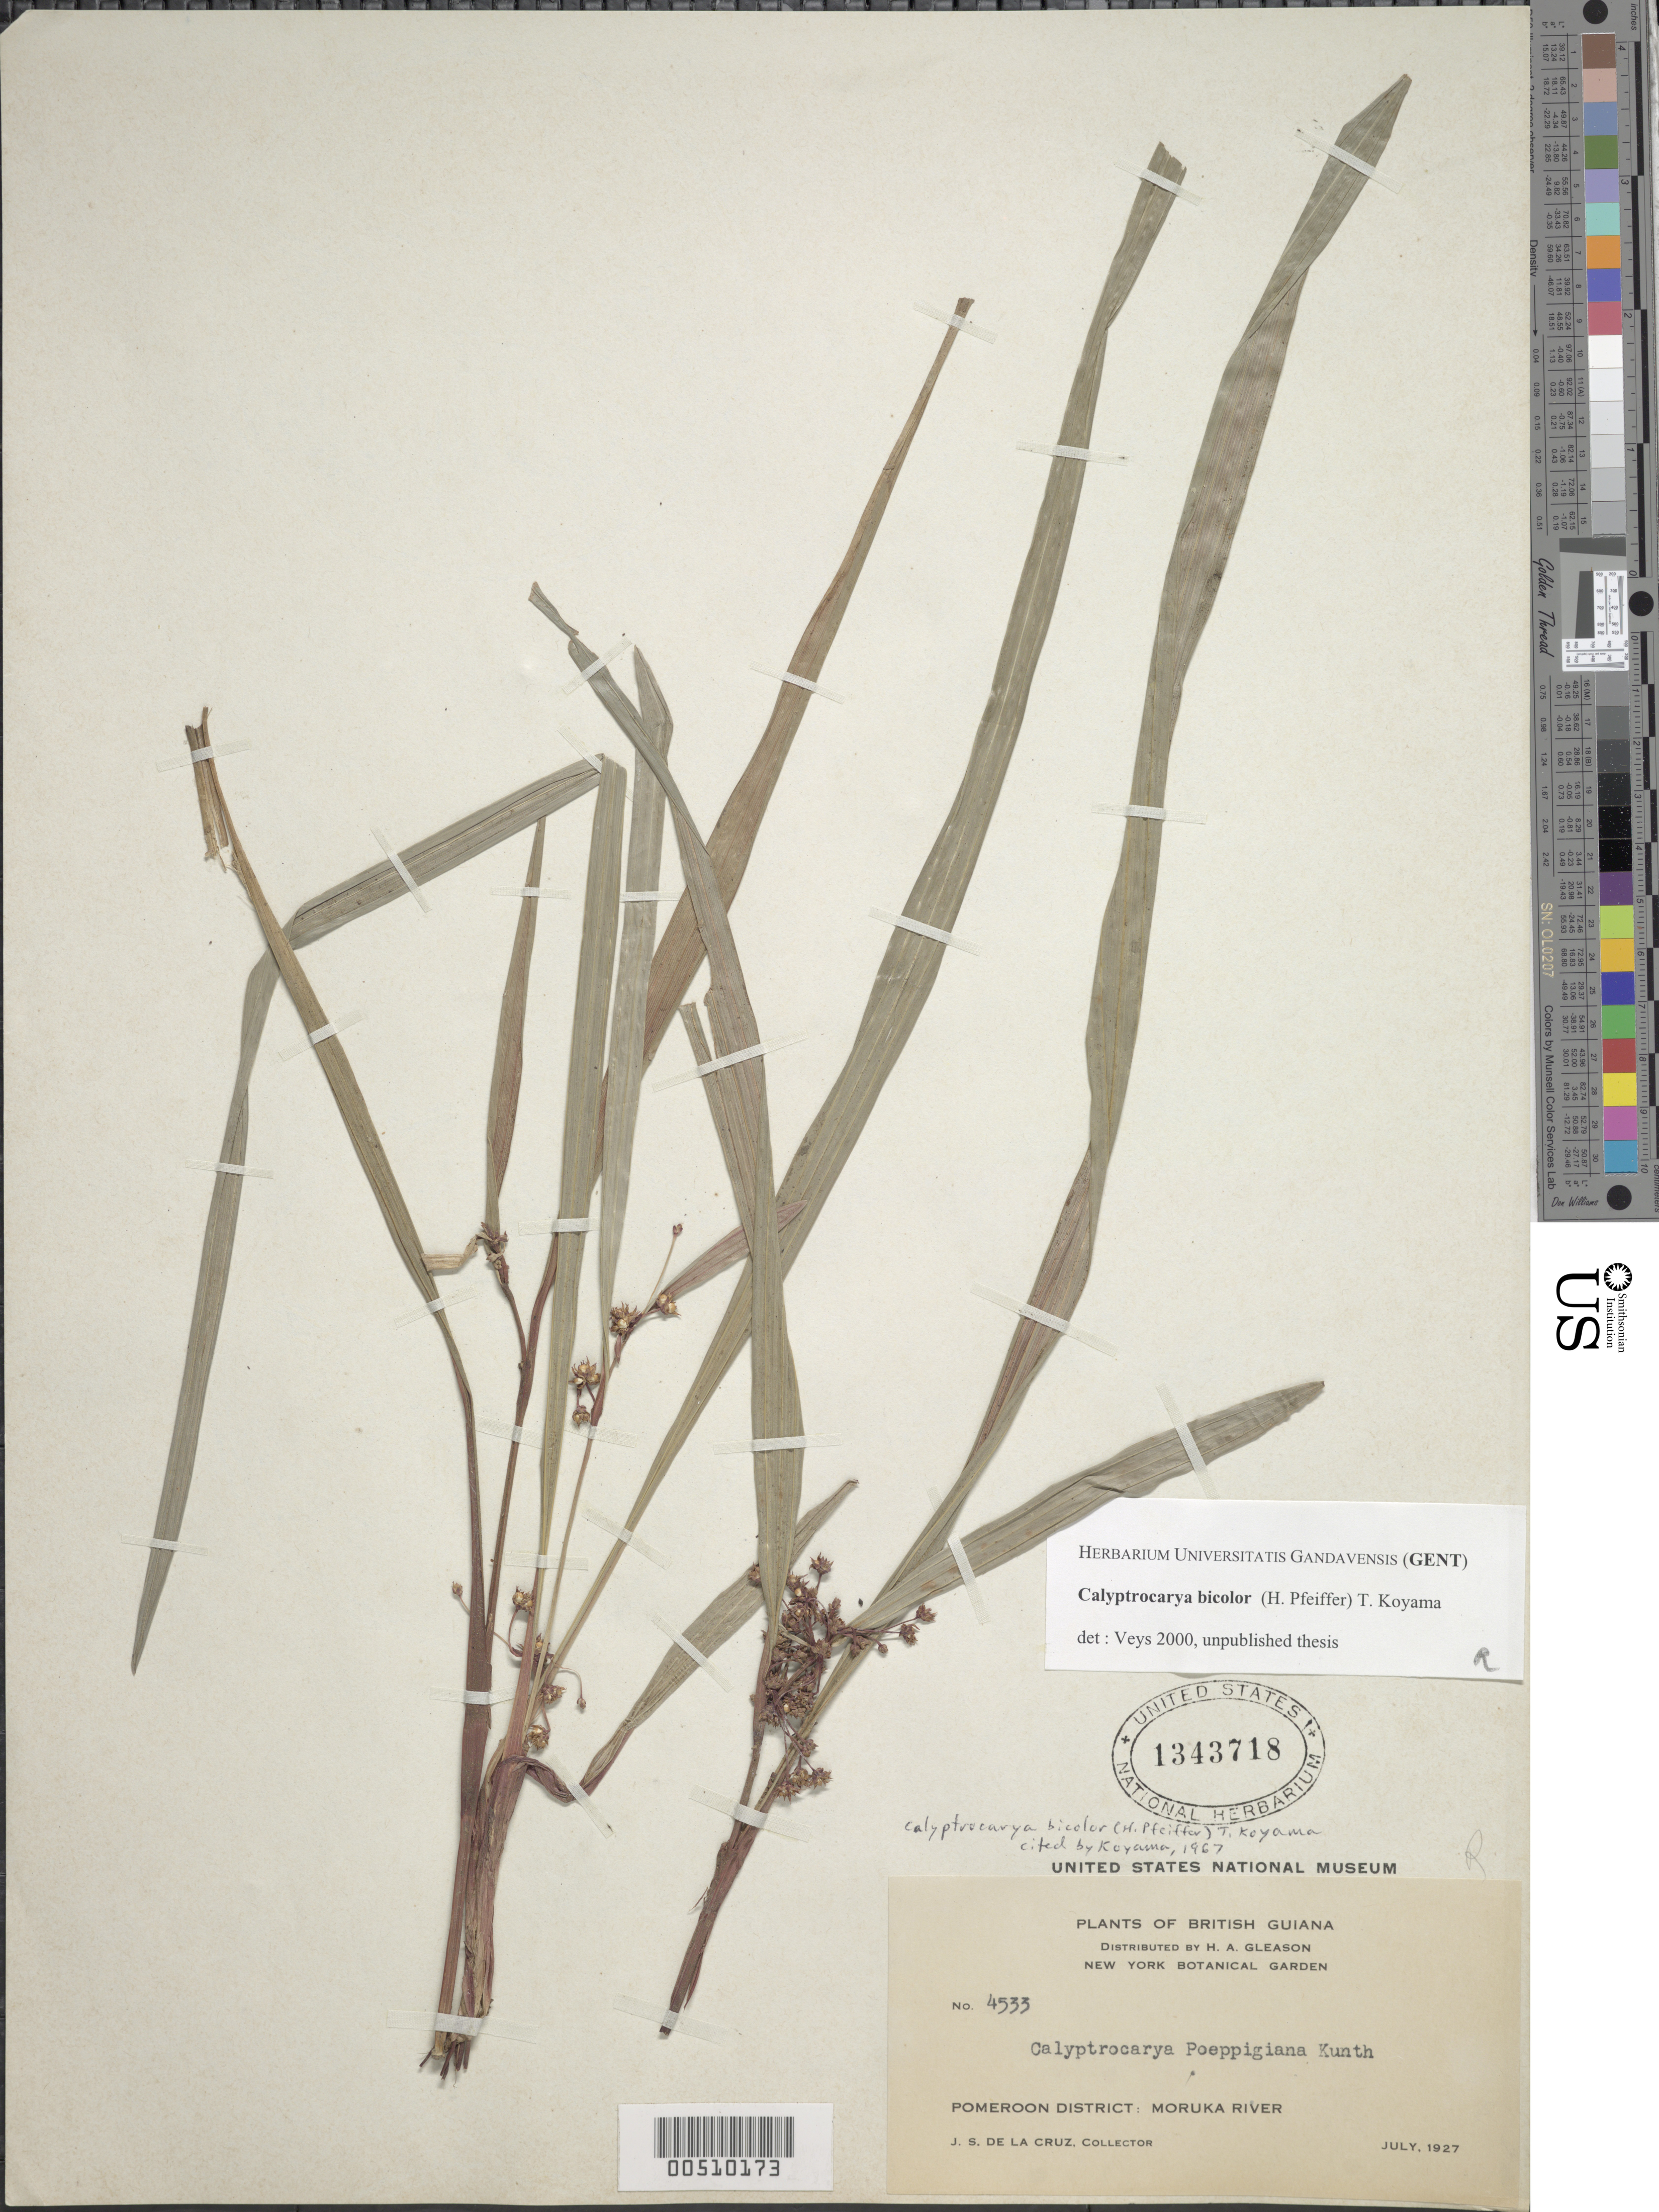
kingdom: Plantae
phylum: Tracheophyta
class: Liliopsida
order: Poales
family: Cyperaceae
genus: Calyptrocarya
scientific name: Calyptrocarya bicolor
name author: (H. Pfeiff.) T. Koyama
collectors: J. S. de la Cruz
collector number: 4533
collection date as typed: Jul 1927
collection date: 1927-07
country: Guyana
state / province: Pomeroon-Supenaam (?)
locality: Moruka River. [in former Pomeroon Region.]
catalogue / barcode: US 1343718